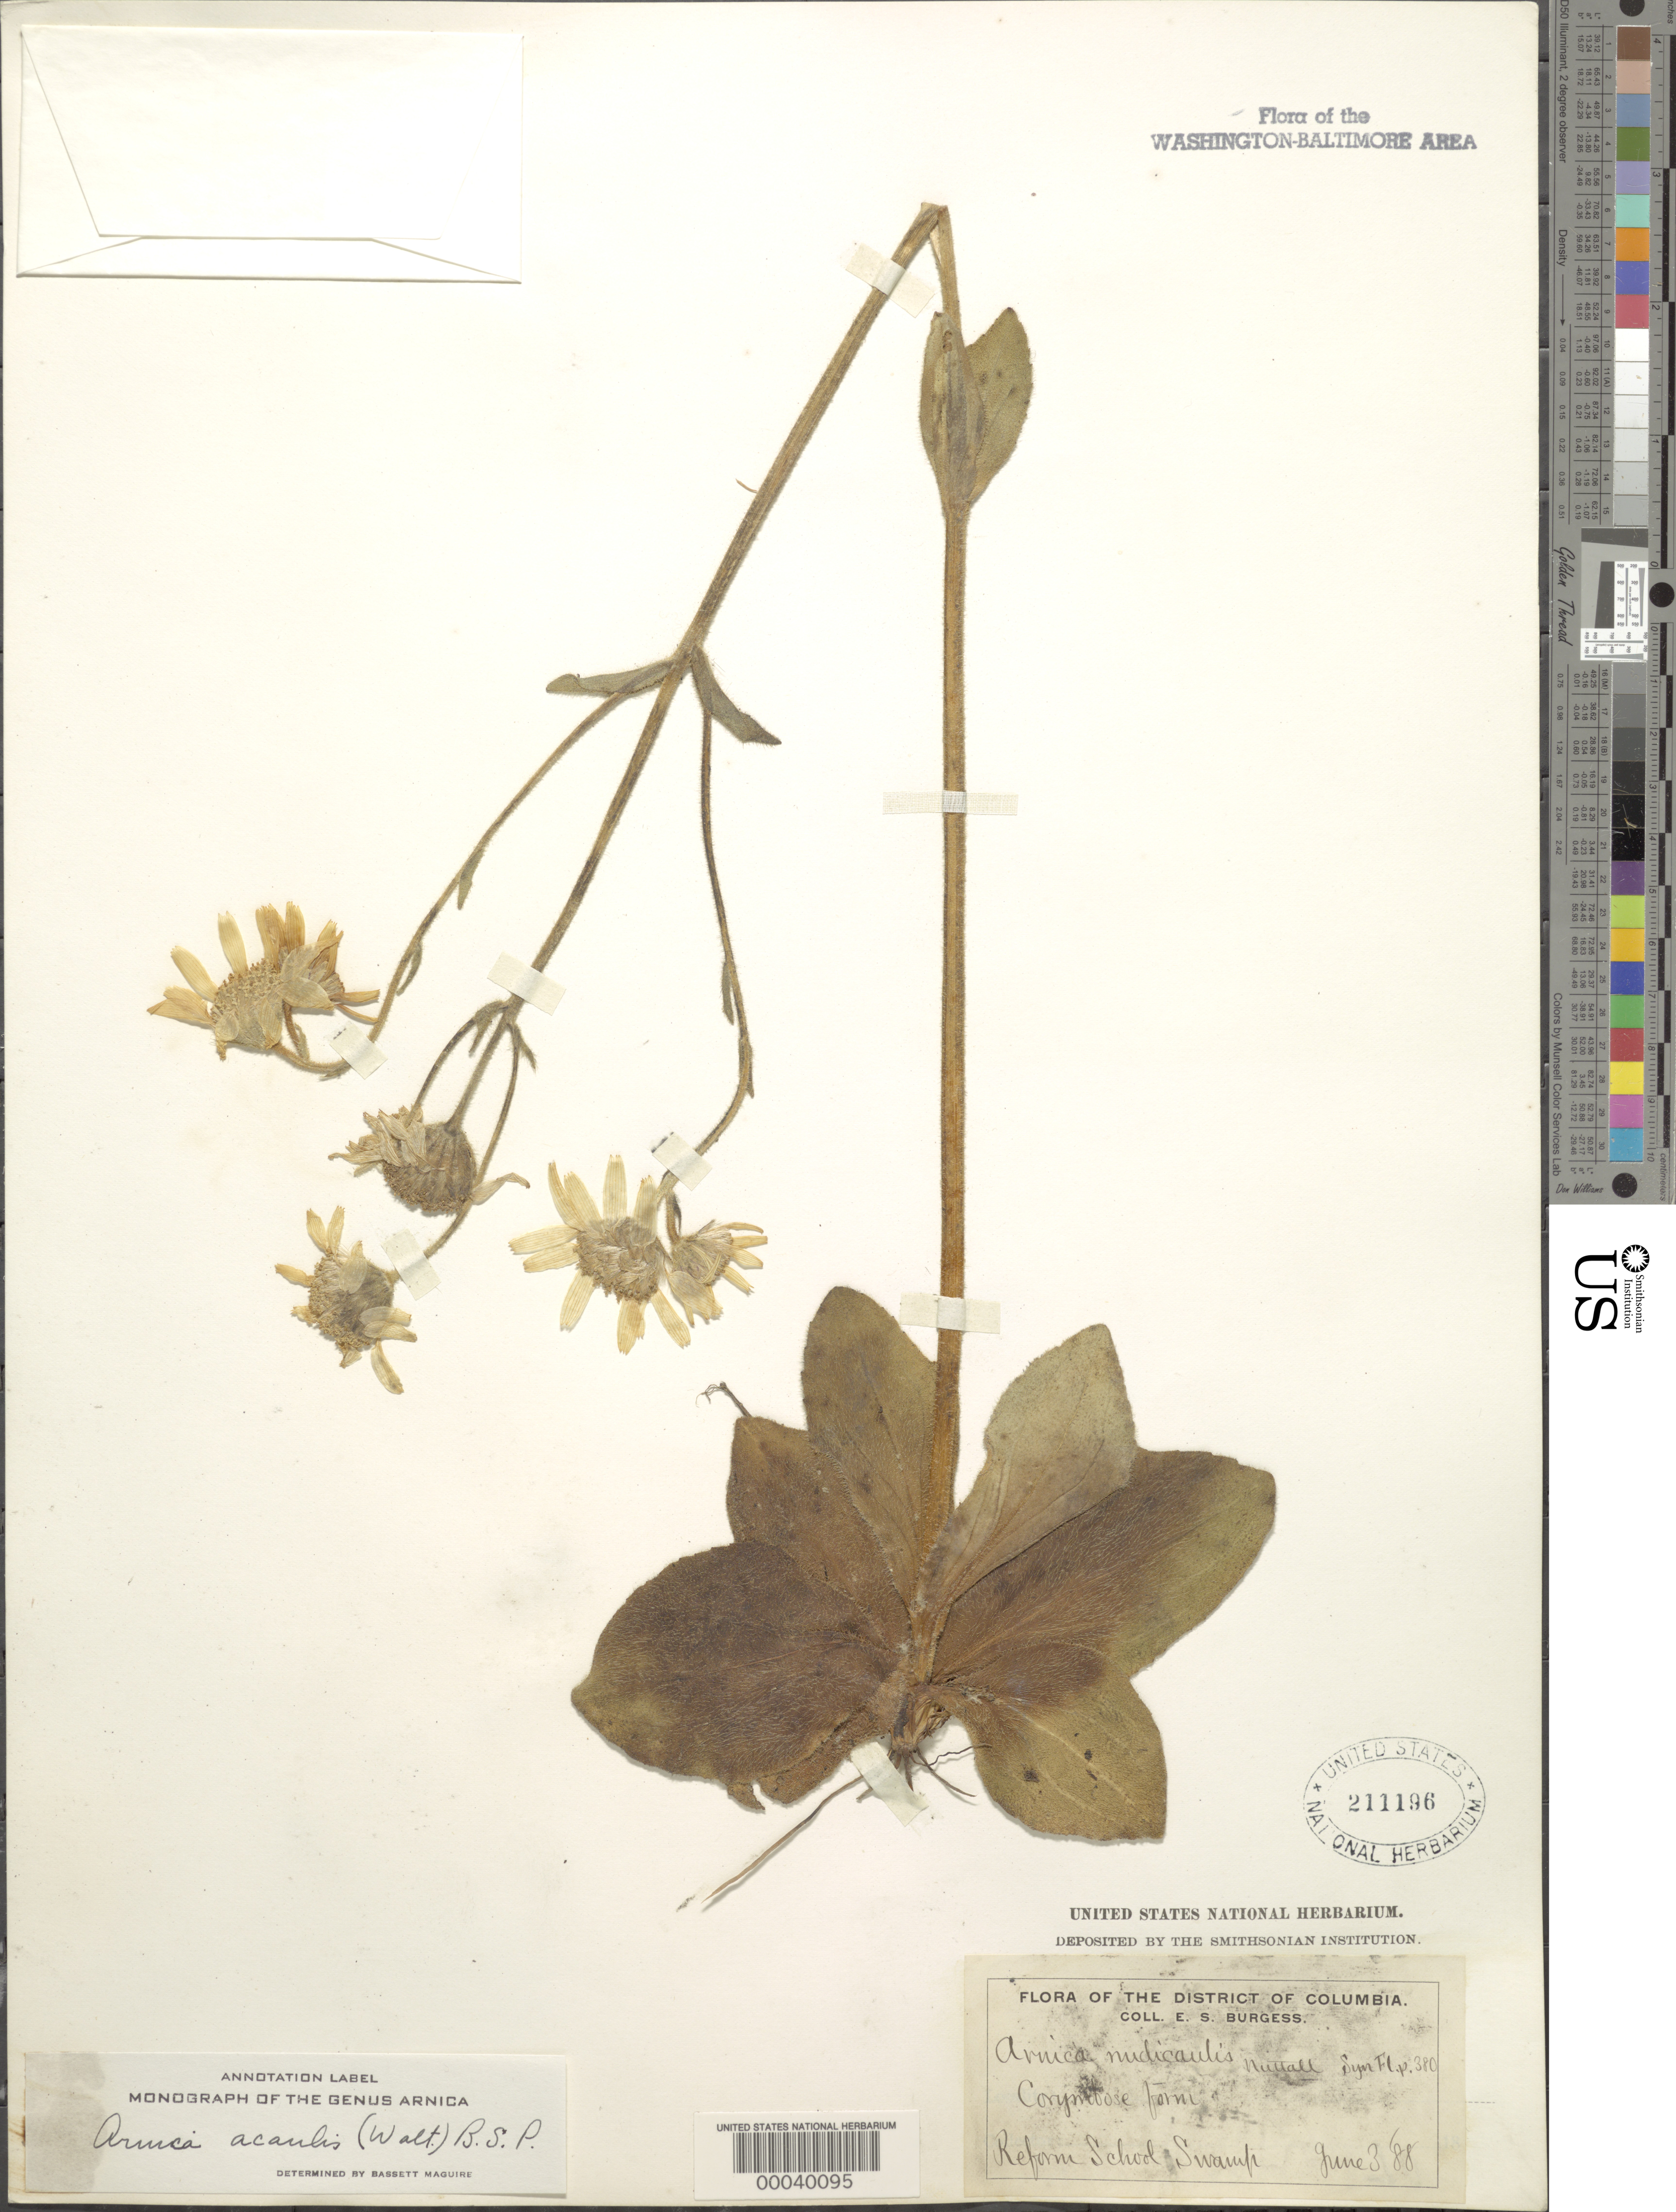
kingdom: Plantae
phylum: Tracheophyta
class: Magnoliopsida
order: Asterales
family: Asteraceae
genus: Arnica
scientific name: Arnica acaulis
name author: (Walter) Britton, Stearns & Poggenb.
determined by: Maguire, Bassett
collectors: E. Burgess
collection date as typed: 03 Jun 1888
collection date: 1888-06-03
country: United States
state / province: District of Columbia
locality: Reform School Swamp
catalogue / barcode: US 211196